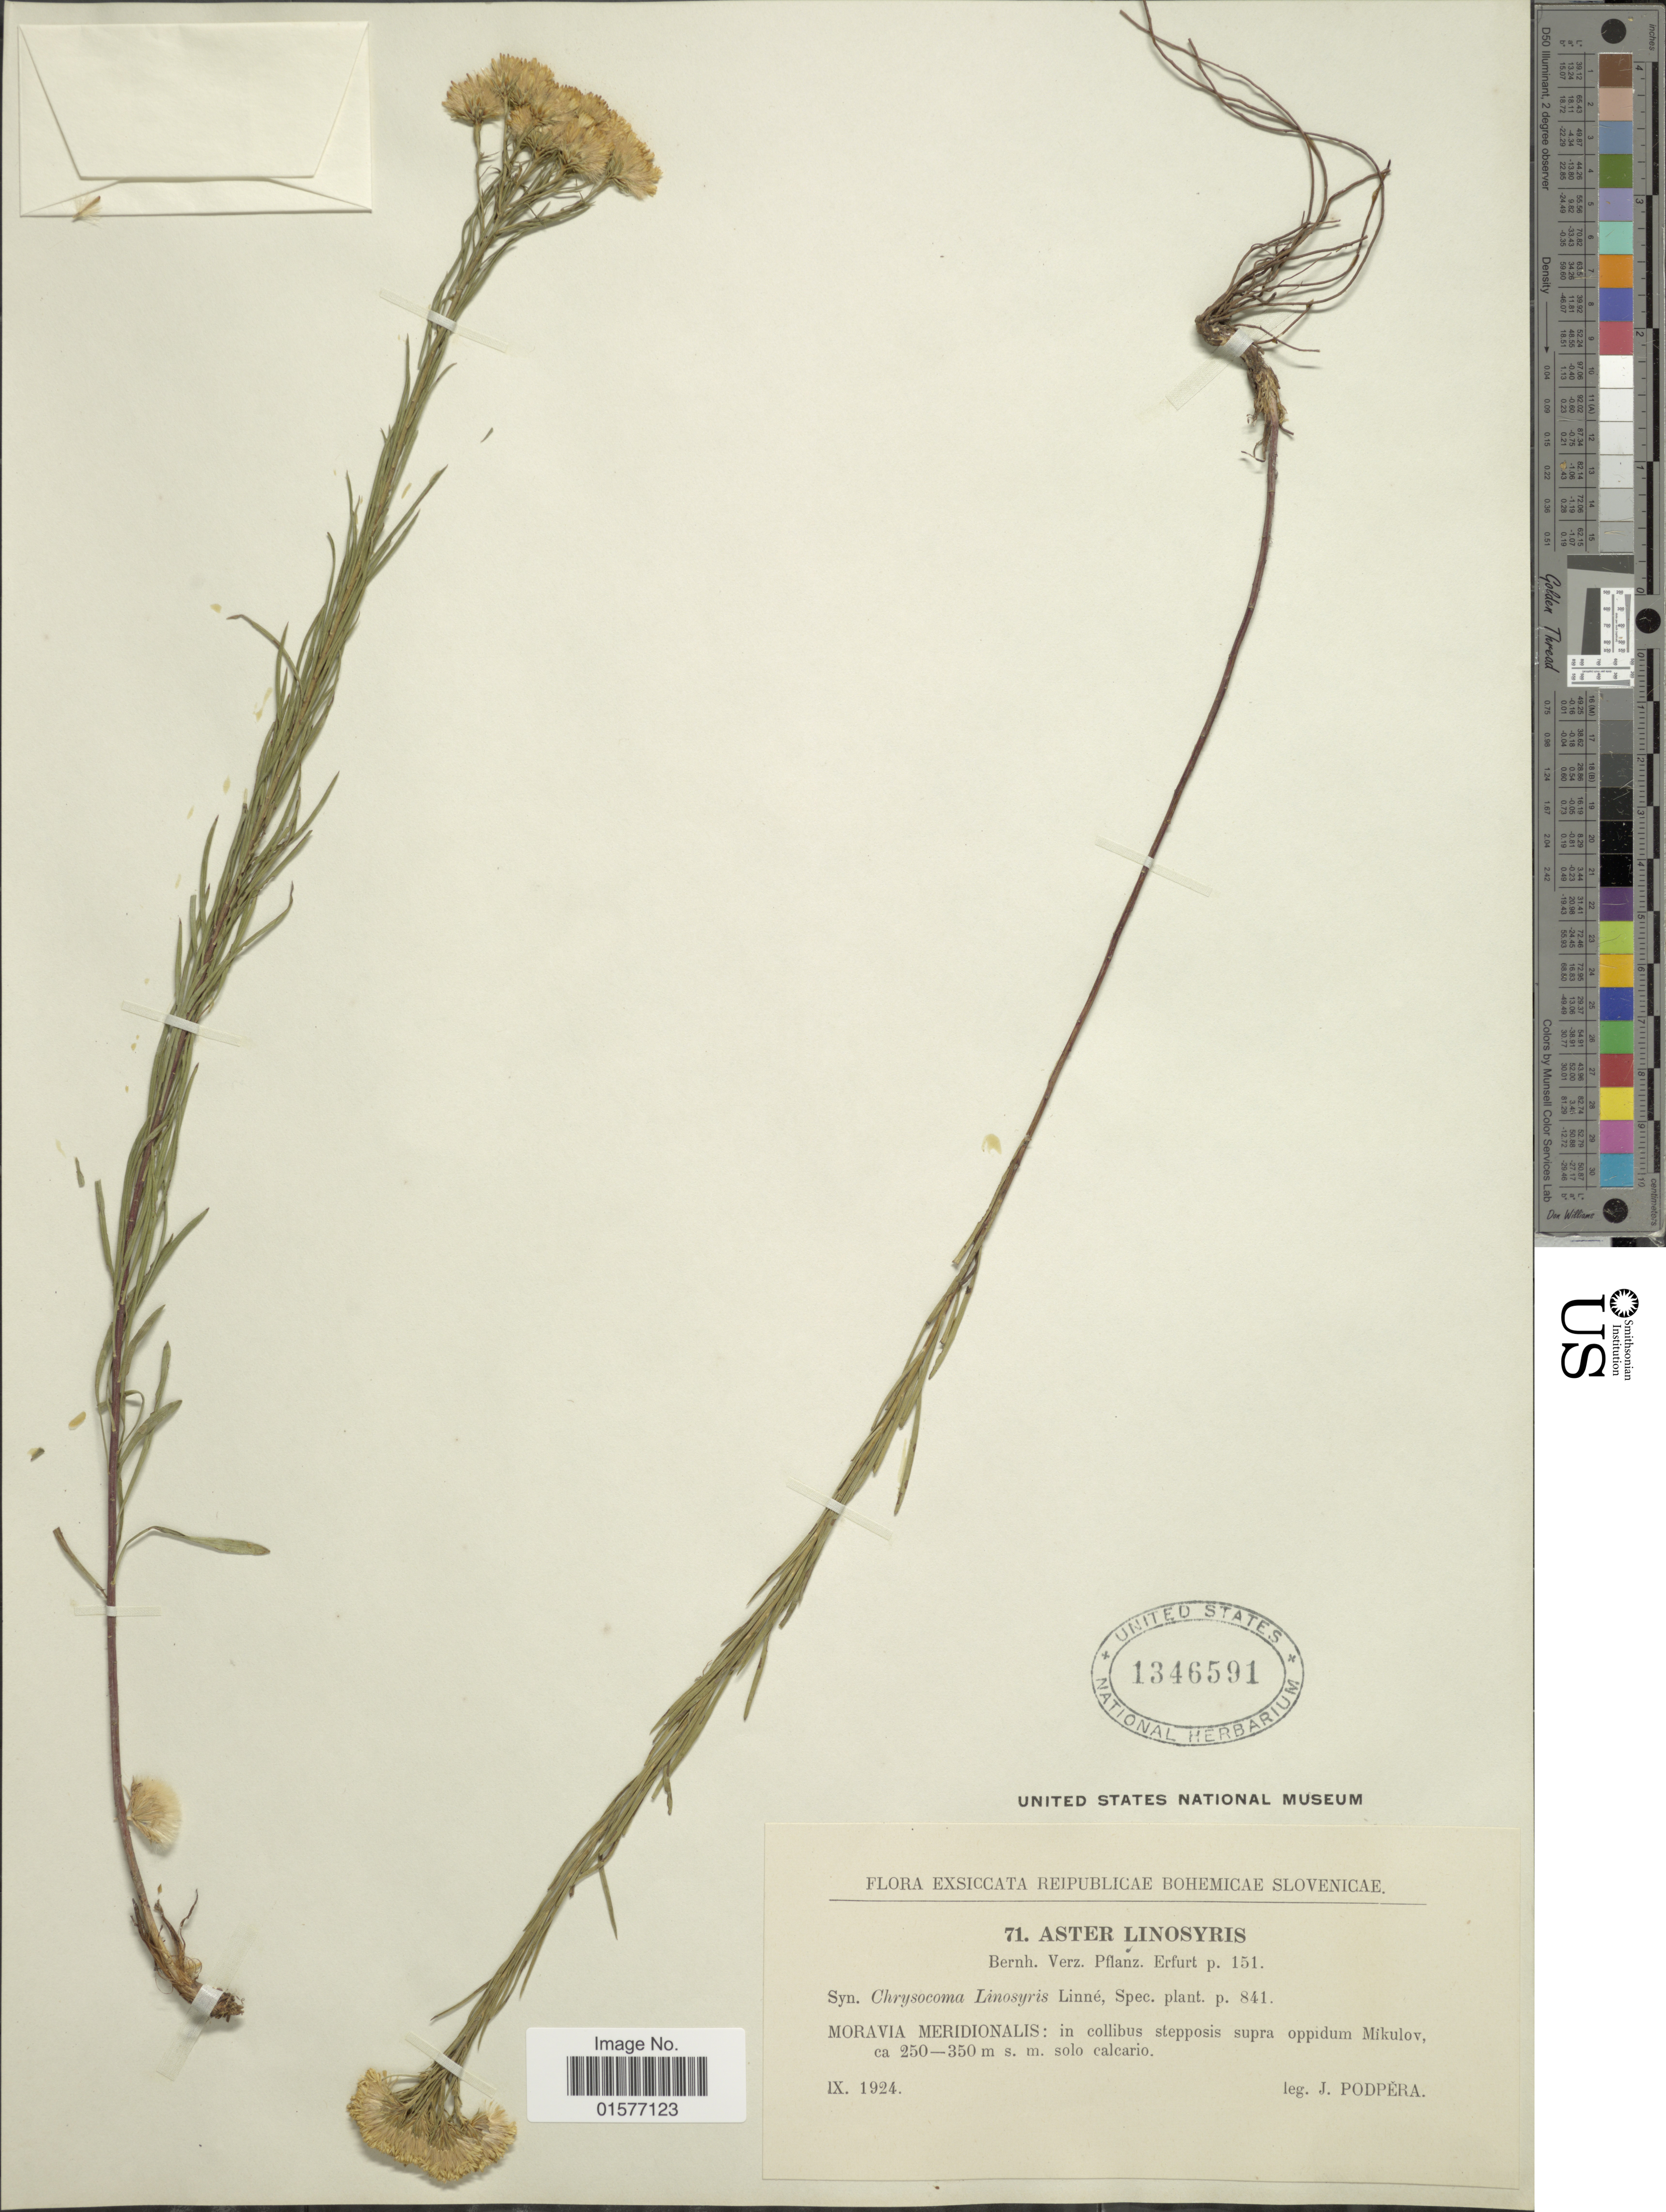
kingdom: Plantae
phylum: Tracheophyta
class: Magnoliopsida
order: Asterales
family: Asteraceae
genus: Linosyris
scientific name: Linosyris vulgaris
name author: Cass. ex Less.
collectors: J. Podpera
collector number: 71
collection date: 1924-09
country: Czechia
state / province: South Moravian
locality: MOravia Meridionalis: in collibus stepposis supra oppidum Mikulov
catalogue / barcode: US 1346591